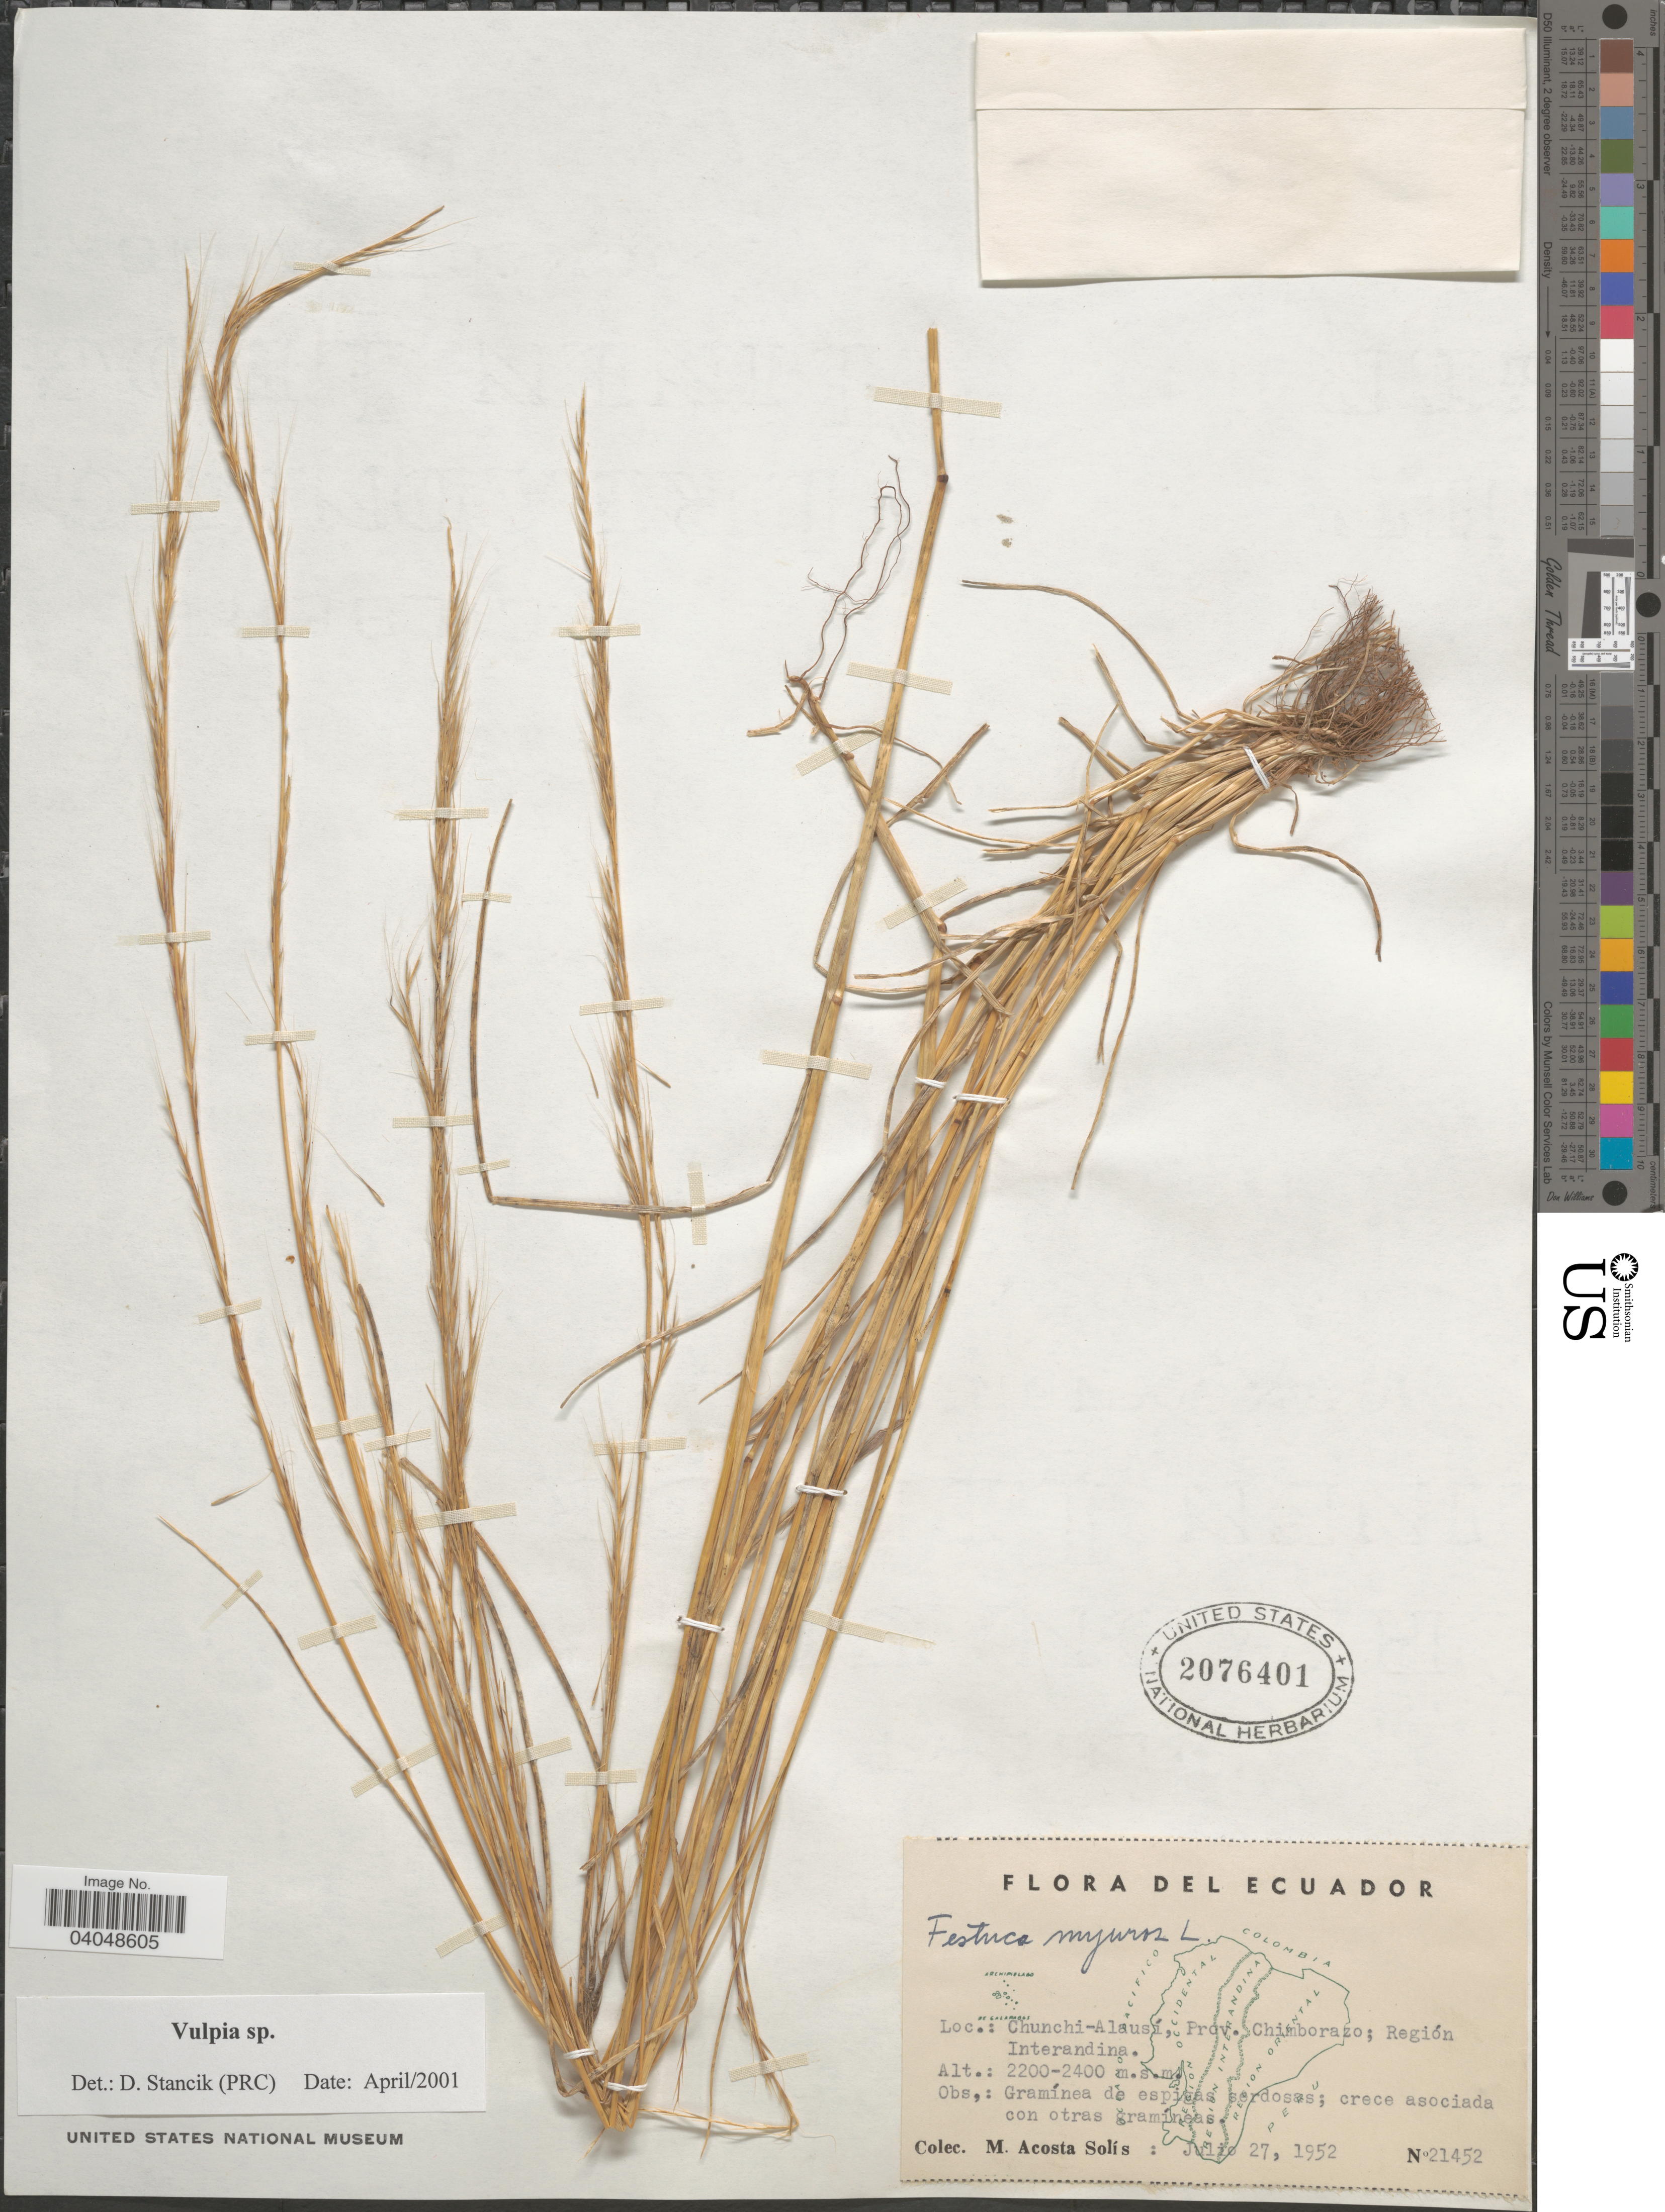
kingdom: Plantae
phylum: Tracheophyta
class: Liliopsida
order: Poales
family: Poaceae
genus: Festuca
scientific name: Festuca sp.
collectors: M. Acosta Solis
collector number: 21452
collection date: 1952-07-27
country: Ecuador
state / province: Chimborazo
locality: Chunchi-Alausí; Región Interandina.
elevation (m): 2200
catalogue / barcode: US 2076401